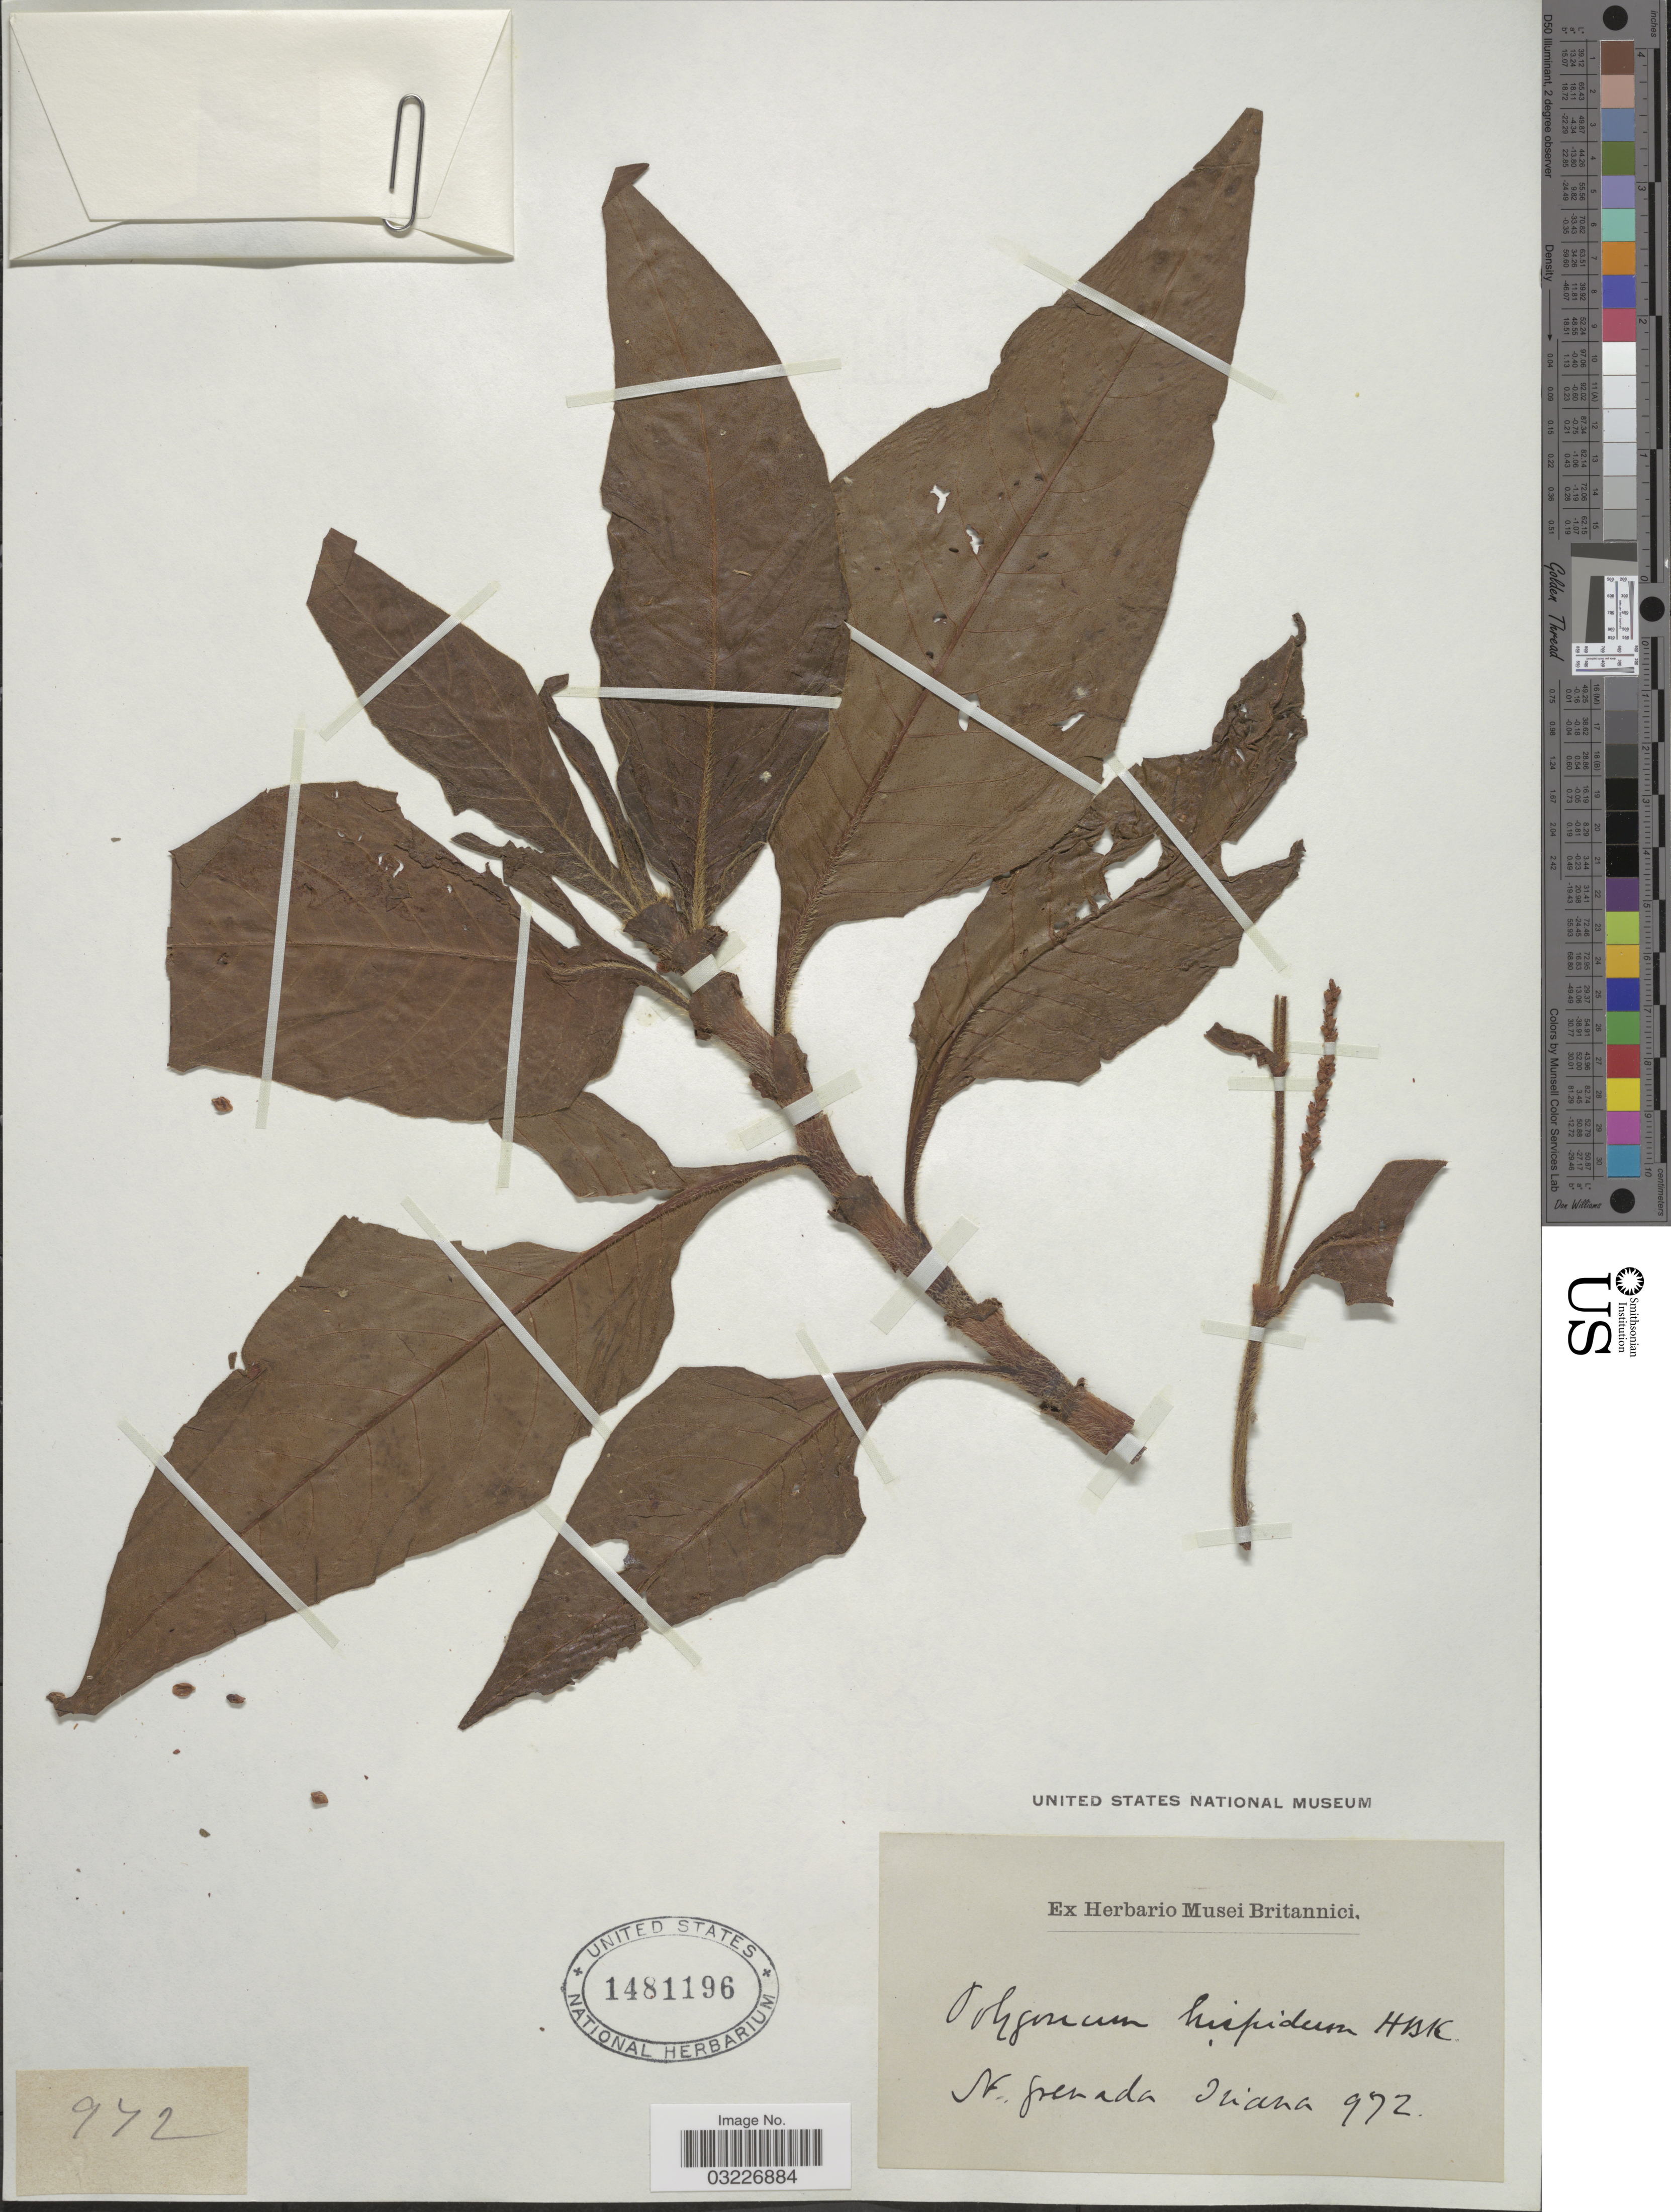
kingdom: Plantae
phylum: Tracheophyta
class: Magnoliopsida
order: Caryophyllales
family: Polygonaceae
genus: Polygonum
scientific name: Polygonum hispidum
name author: Kunth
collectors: Triana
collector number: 972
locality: N. Grenada.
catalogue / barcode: US 1481196